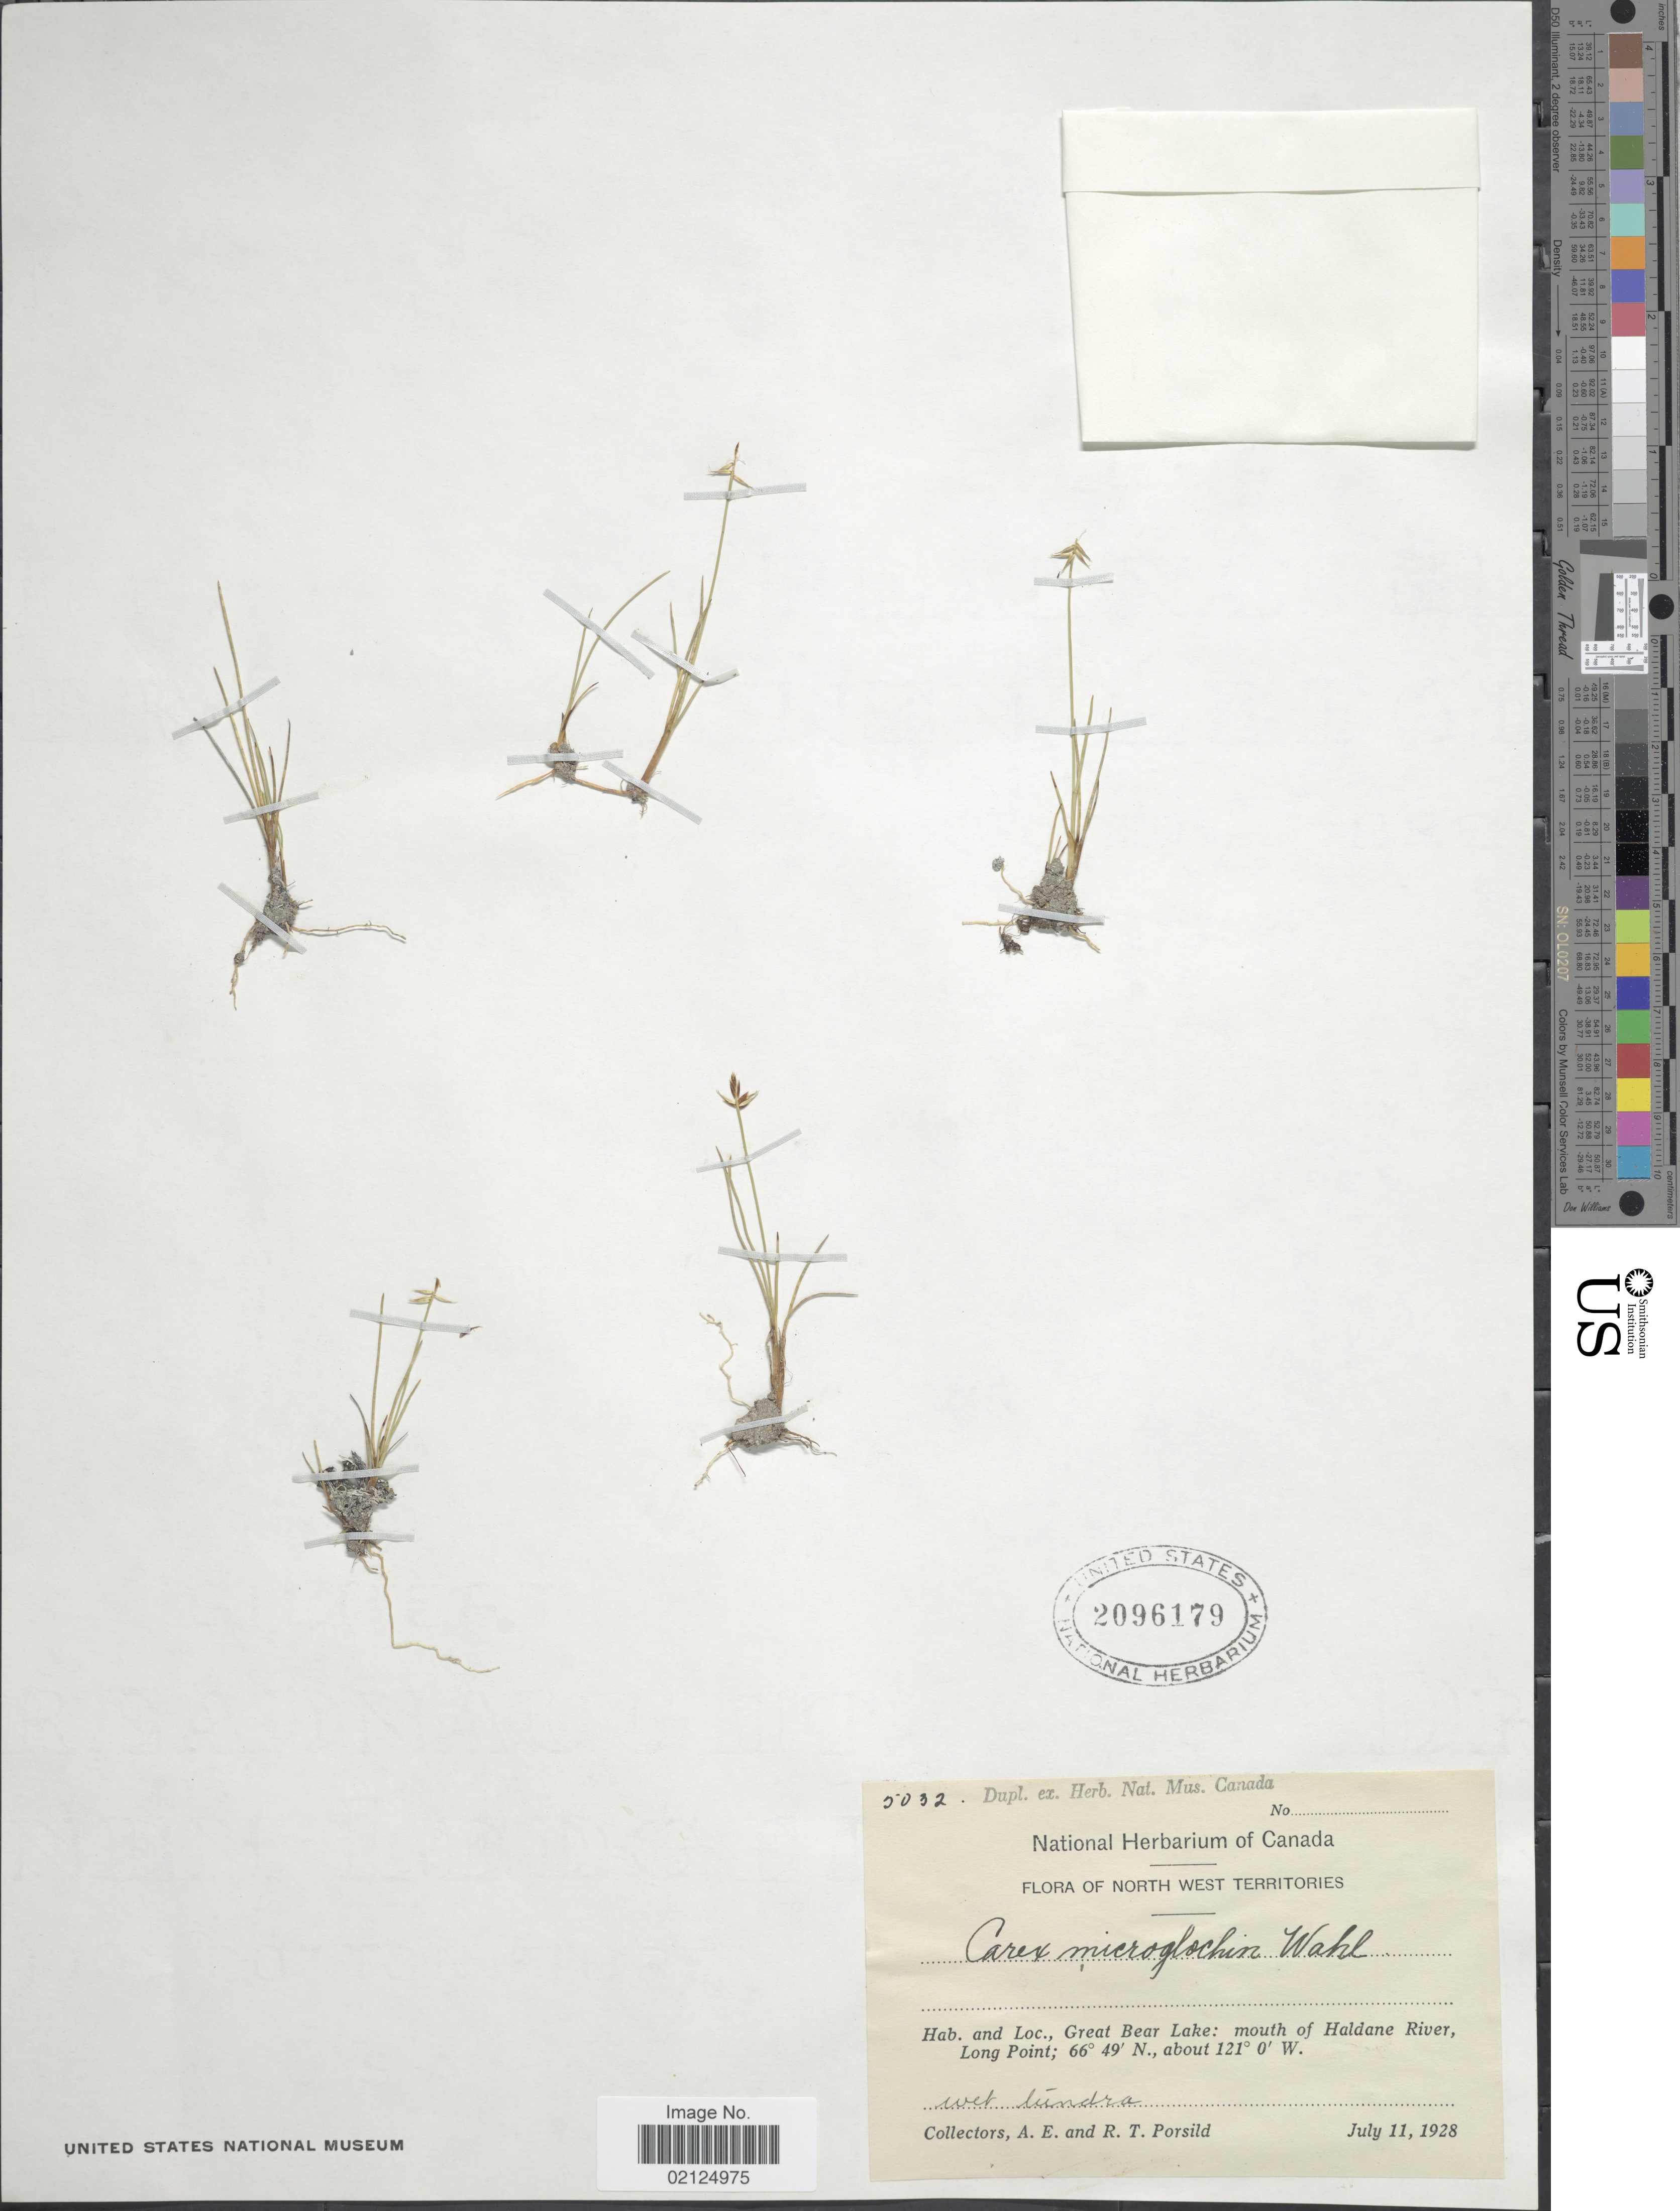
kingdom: Plantae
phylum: Tracheophyta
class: Liliopsida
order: Poales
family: Cyperaceae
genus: Carex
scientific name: Carex microglochin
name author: Wahlenb.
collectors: A. E. Porsild & R. T. Porsild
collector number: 5032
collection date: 1928-07-11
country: Canada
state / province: Northwest Territories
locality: Great Bear lake: mouth of haldane River Long Point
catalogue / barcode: US 2096179